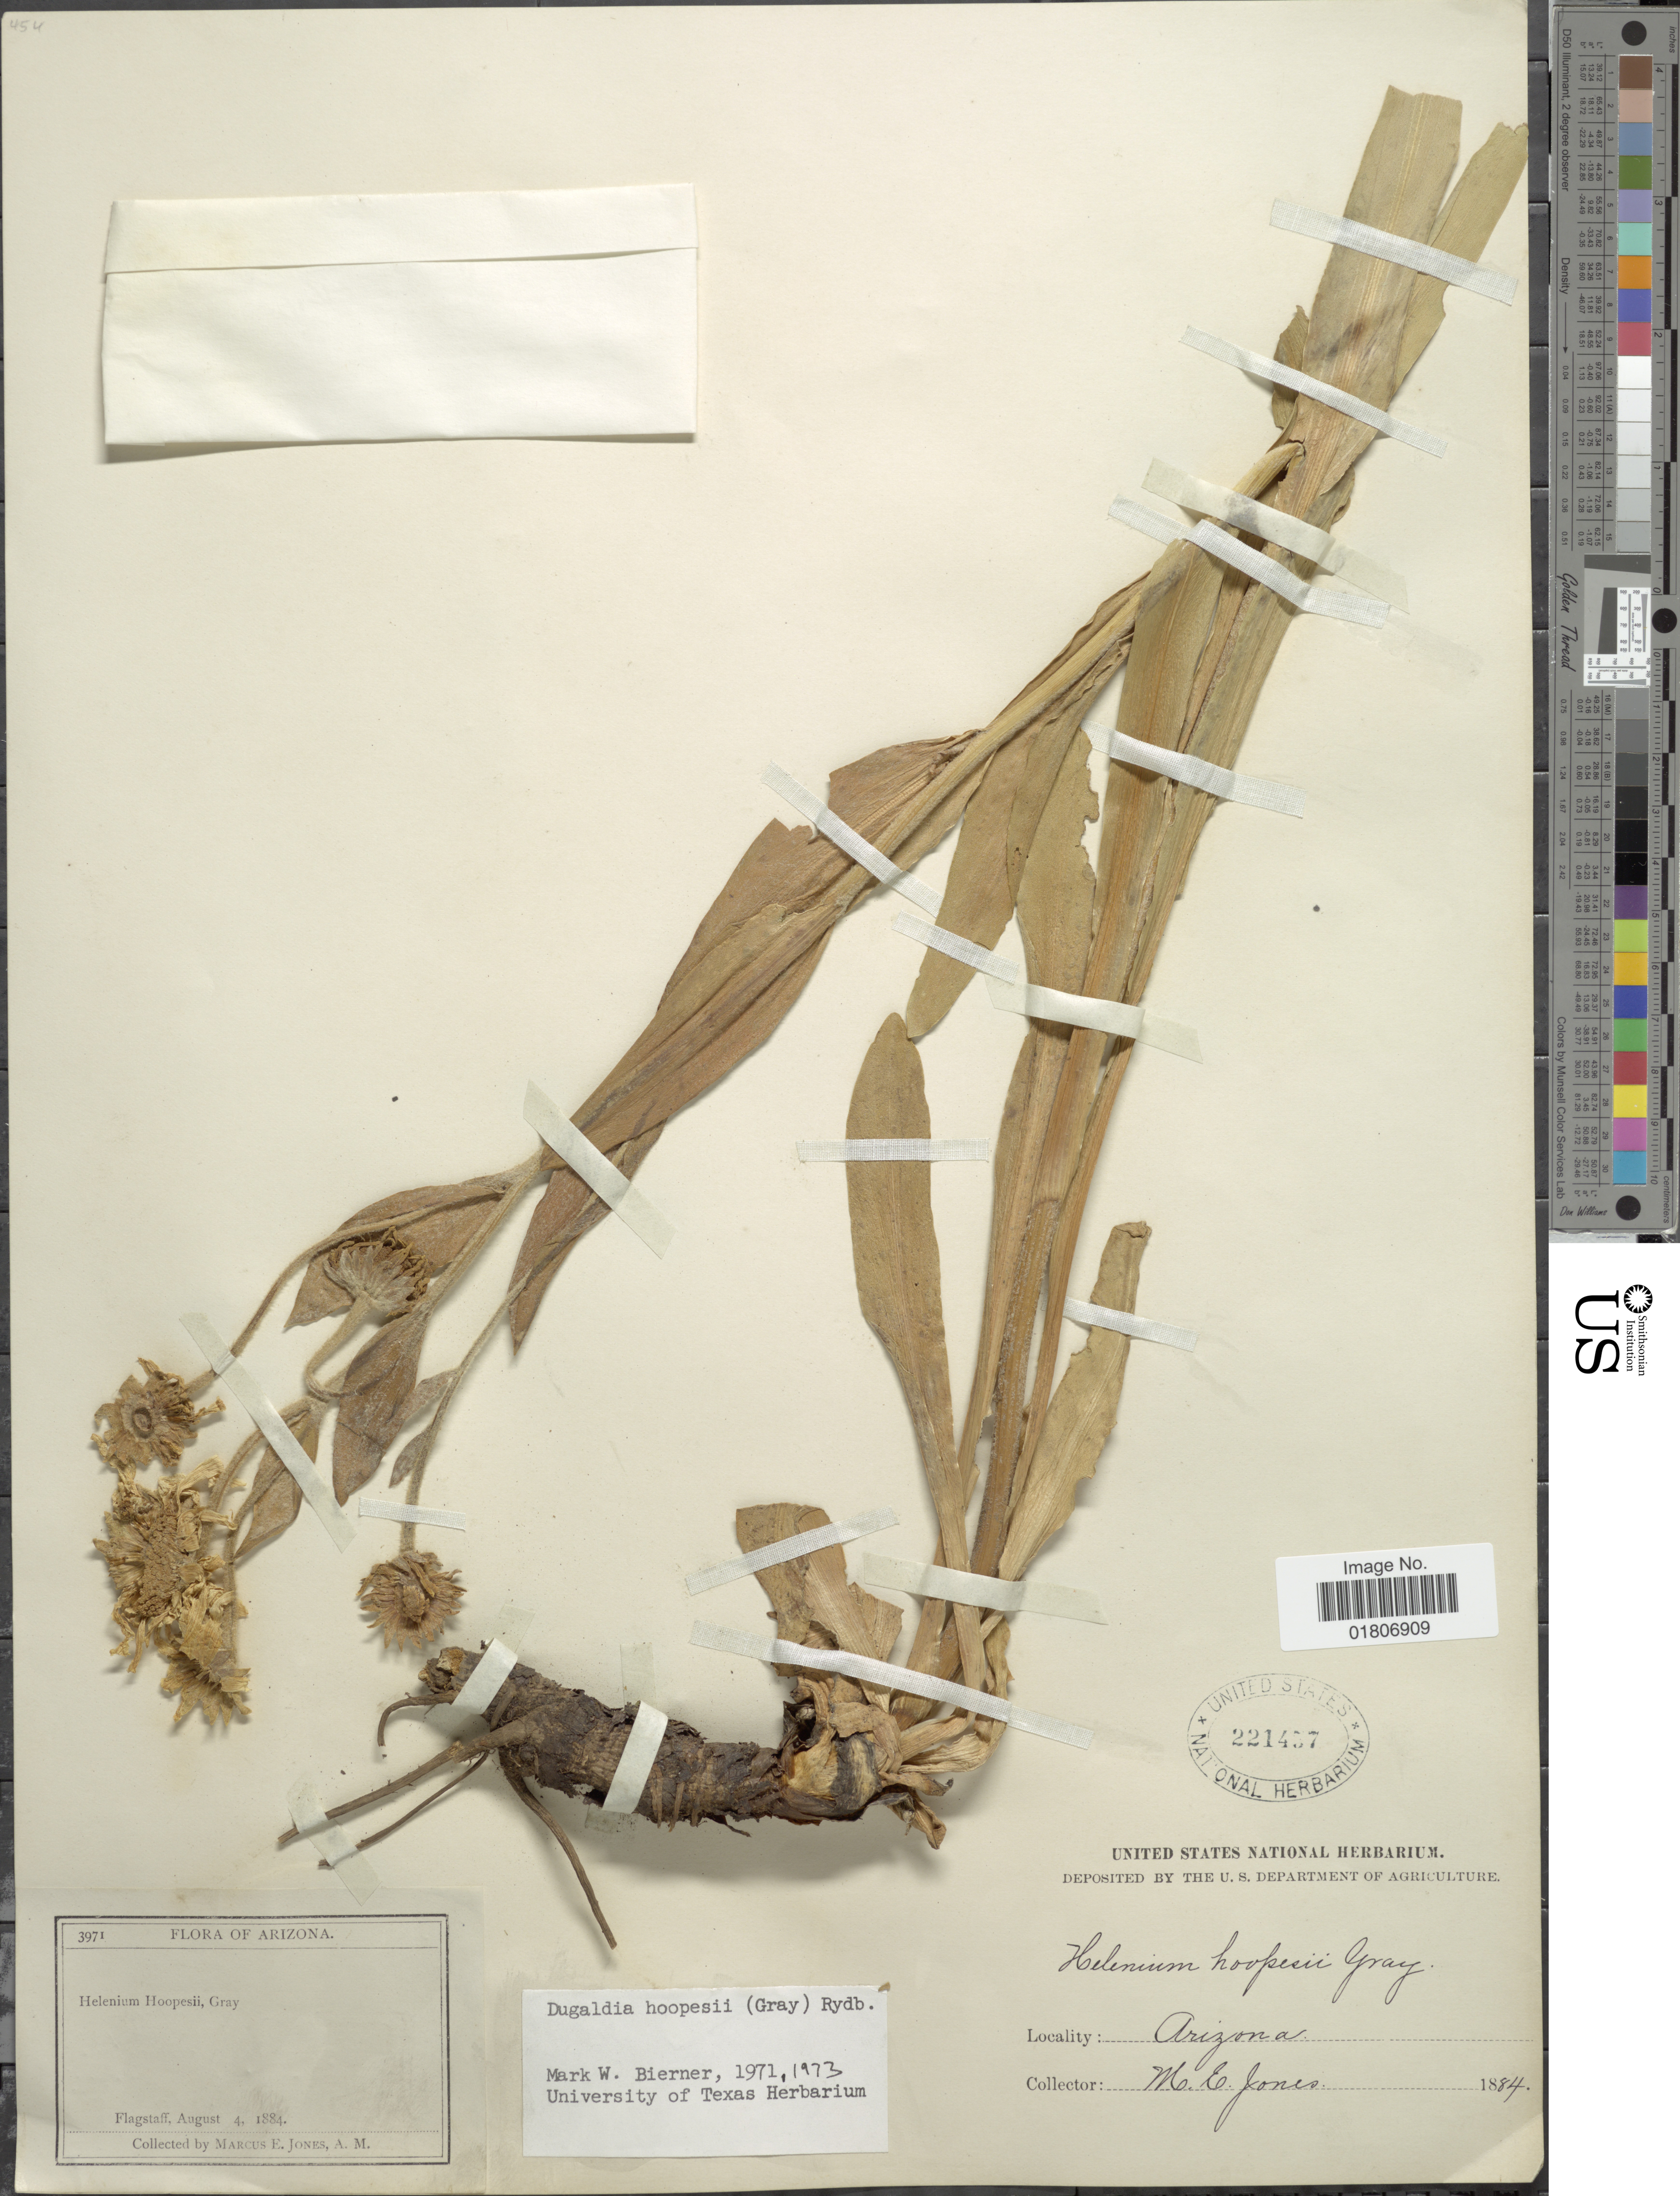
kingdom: Plantae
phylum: Tracheophyta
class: Magnoliopsida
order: Asterales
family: Asteraceae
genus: Dugaldia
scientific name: Dugaldia hoopesii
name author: (A. Gray) Rydb.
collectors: M. E. Jones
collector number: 3971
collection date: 1884-08-04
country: United States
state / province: Arizona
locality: Flagstaff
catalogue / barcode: US 221457